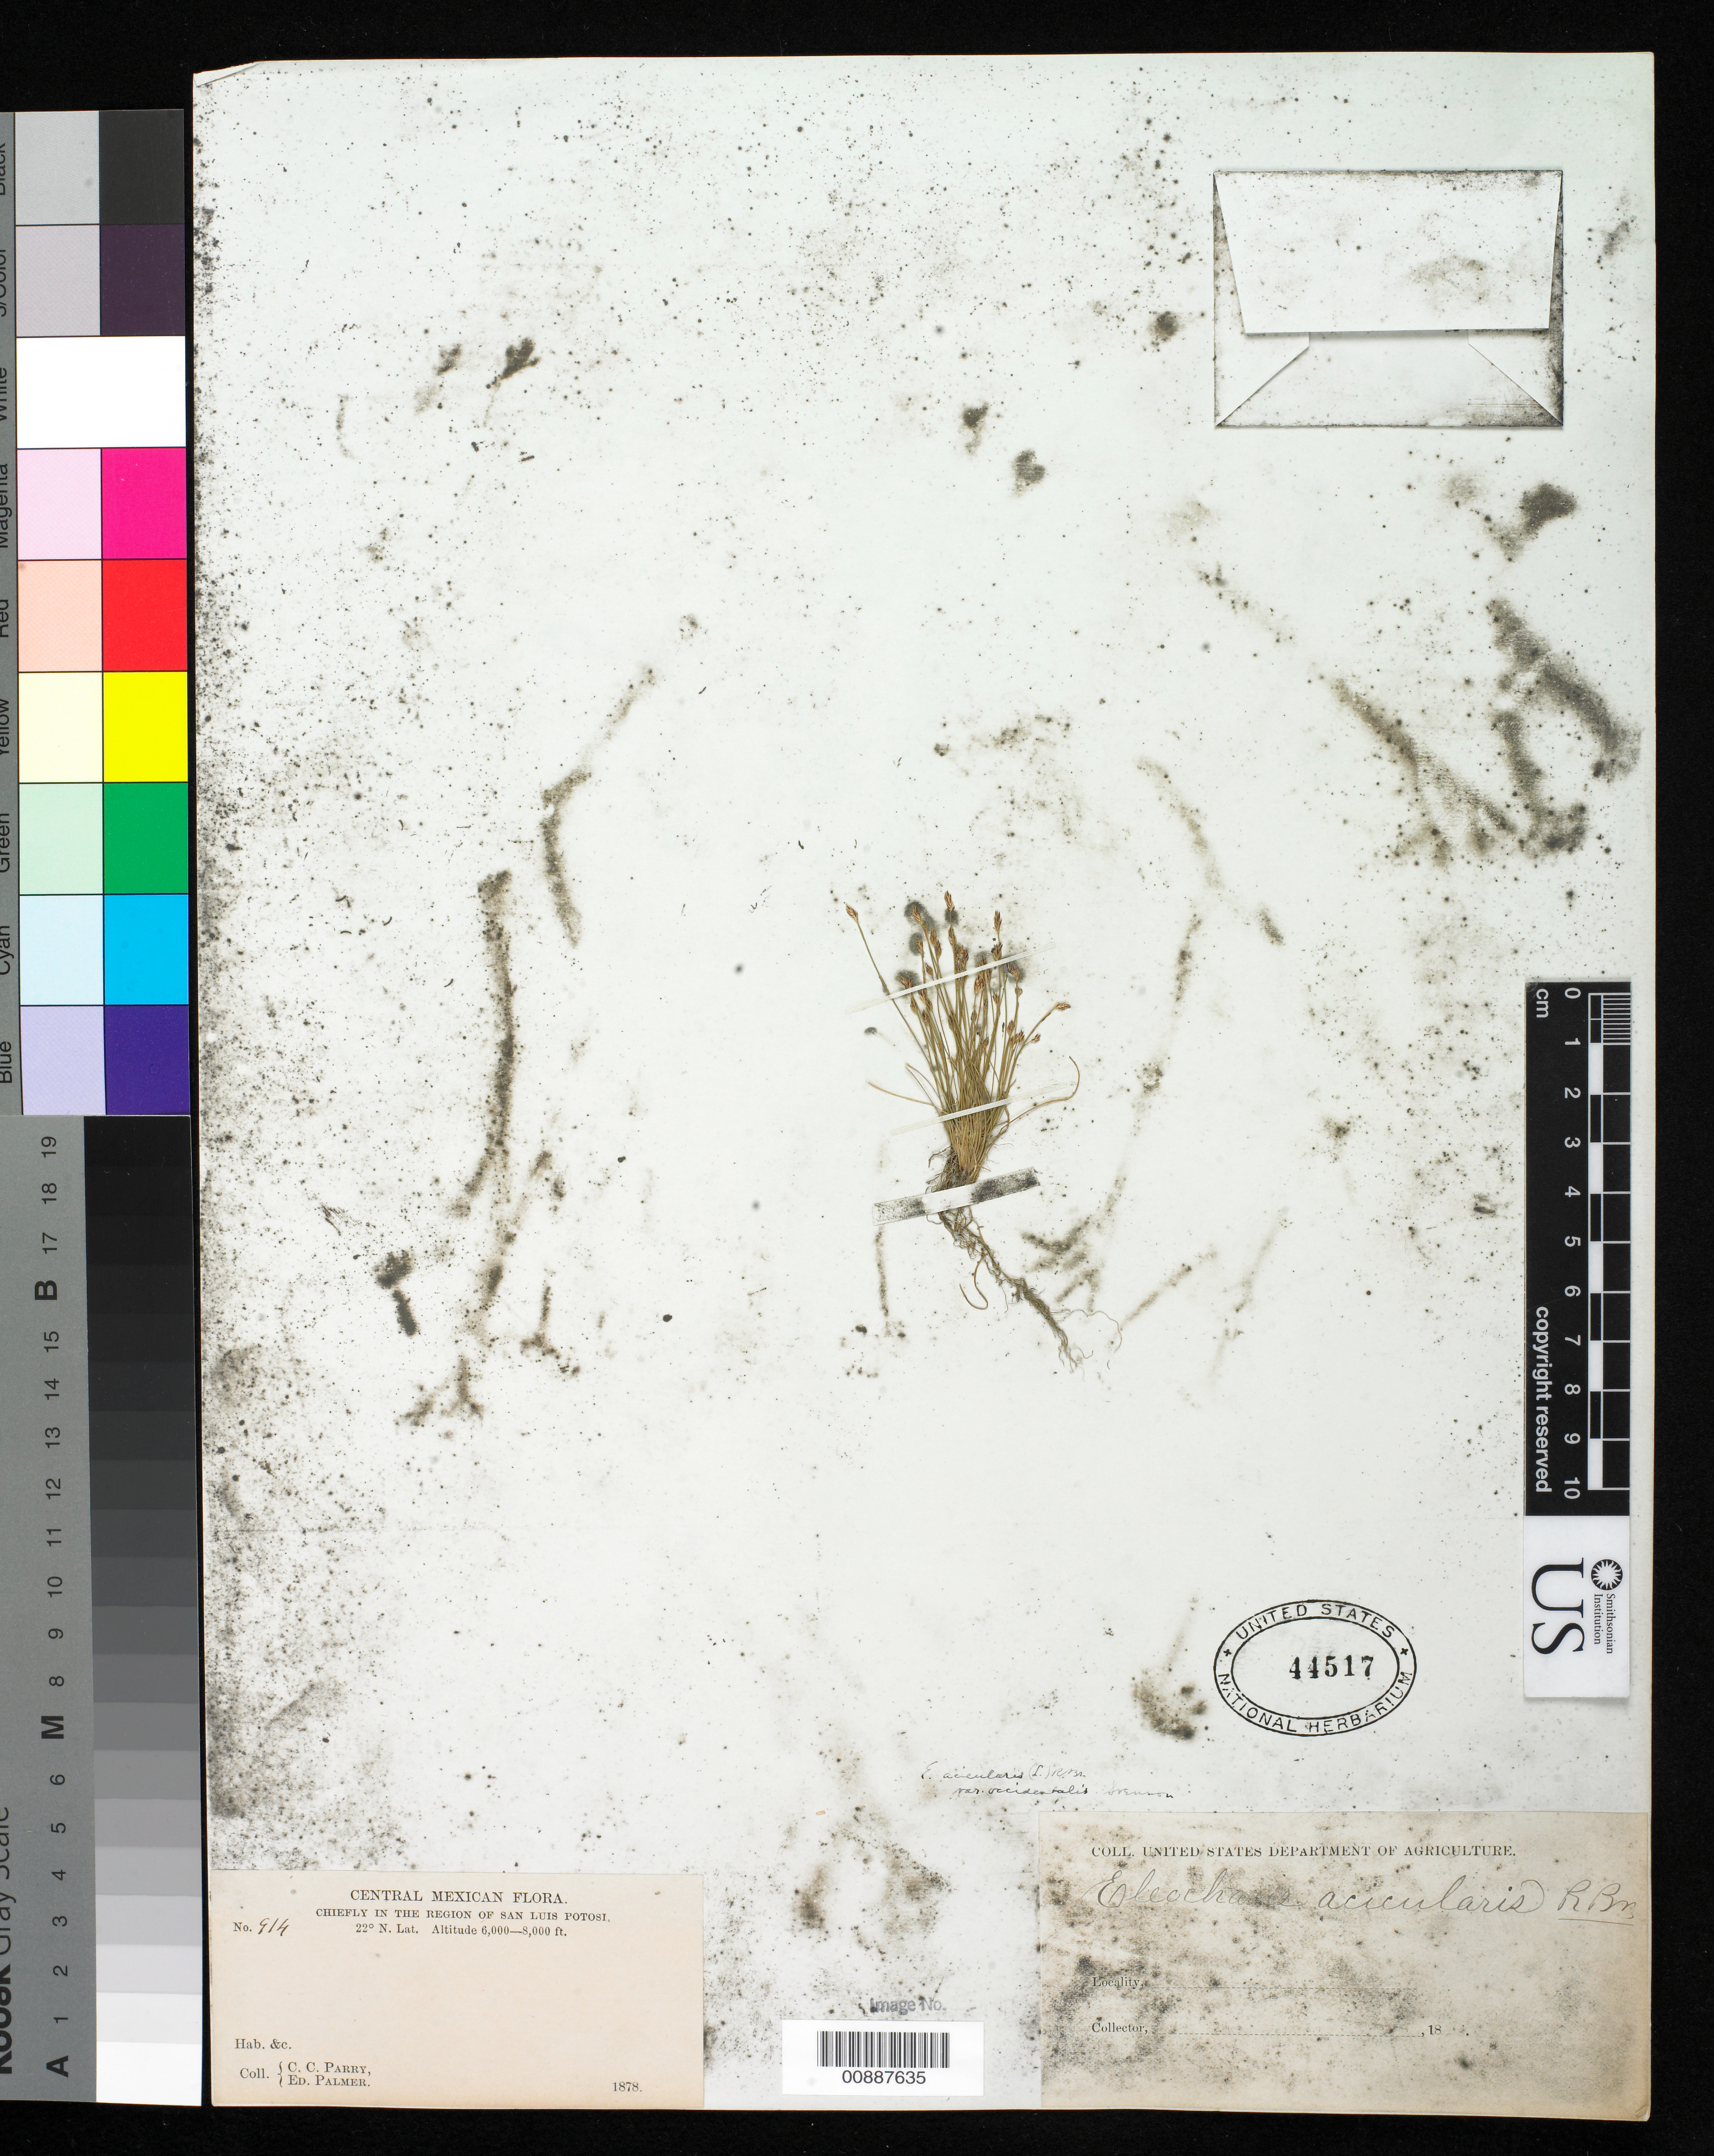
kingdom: Plantae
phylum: Tracheophyta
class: Liliopsida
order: Poales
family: Cyperaceae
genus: Eleocharis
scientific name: Eleocharis acicularis var. occidentalis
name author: Svenson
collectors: C. C. Parry & E. Palmer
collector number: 914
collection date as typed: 1878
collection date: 1878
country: Mexico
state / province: San Luis Potosí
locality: Chiefly in the region of San Luis Potosí.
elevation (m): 1829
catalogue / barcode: US 44517